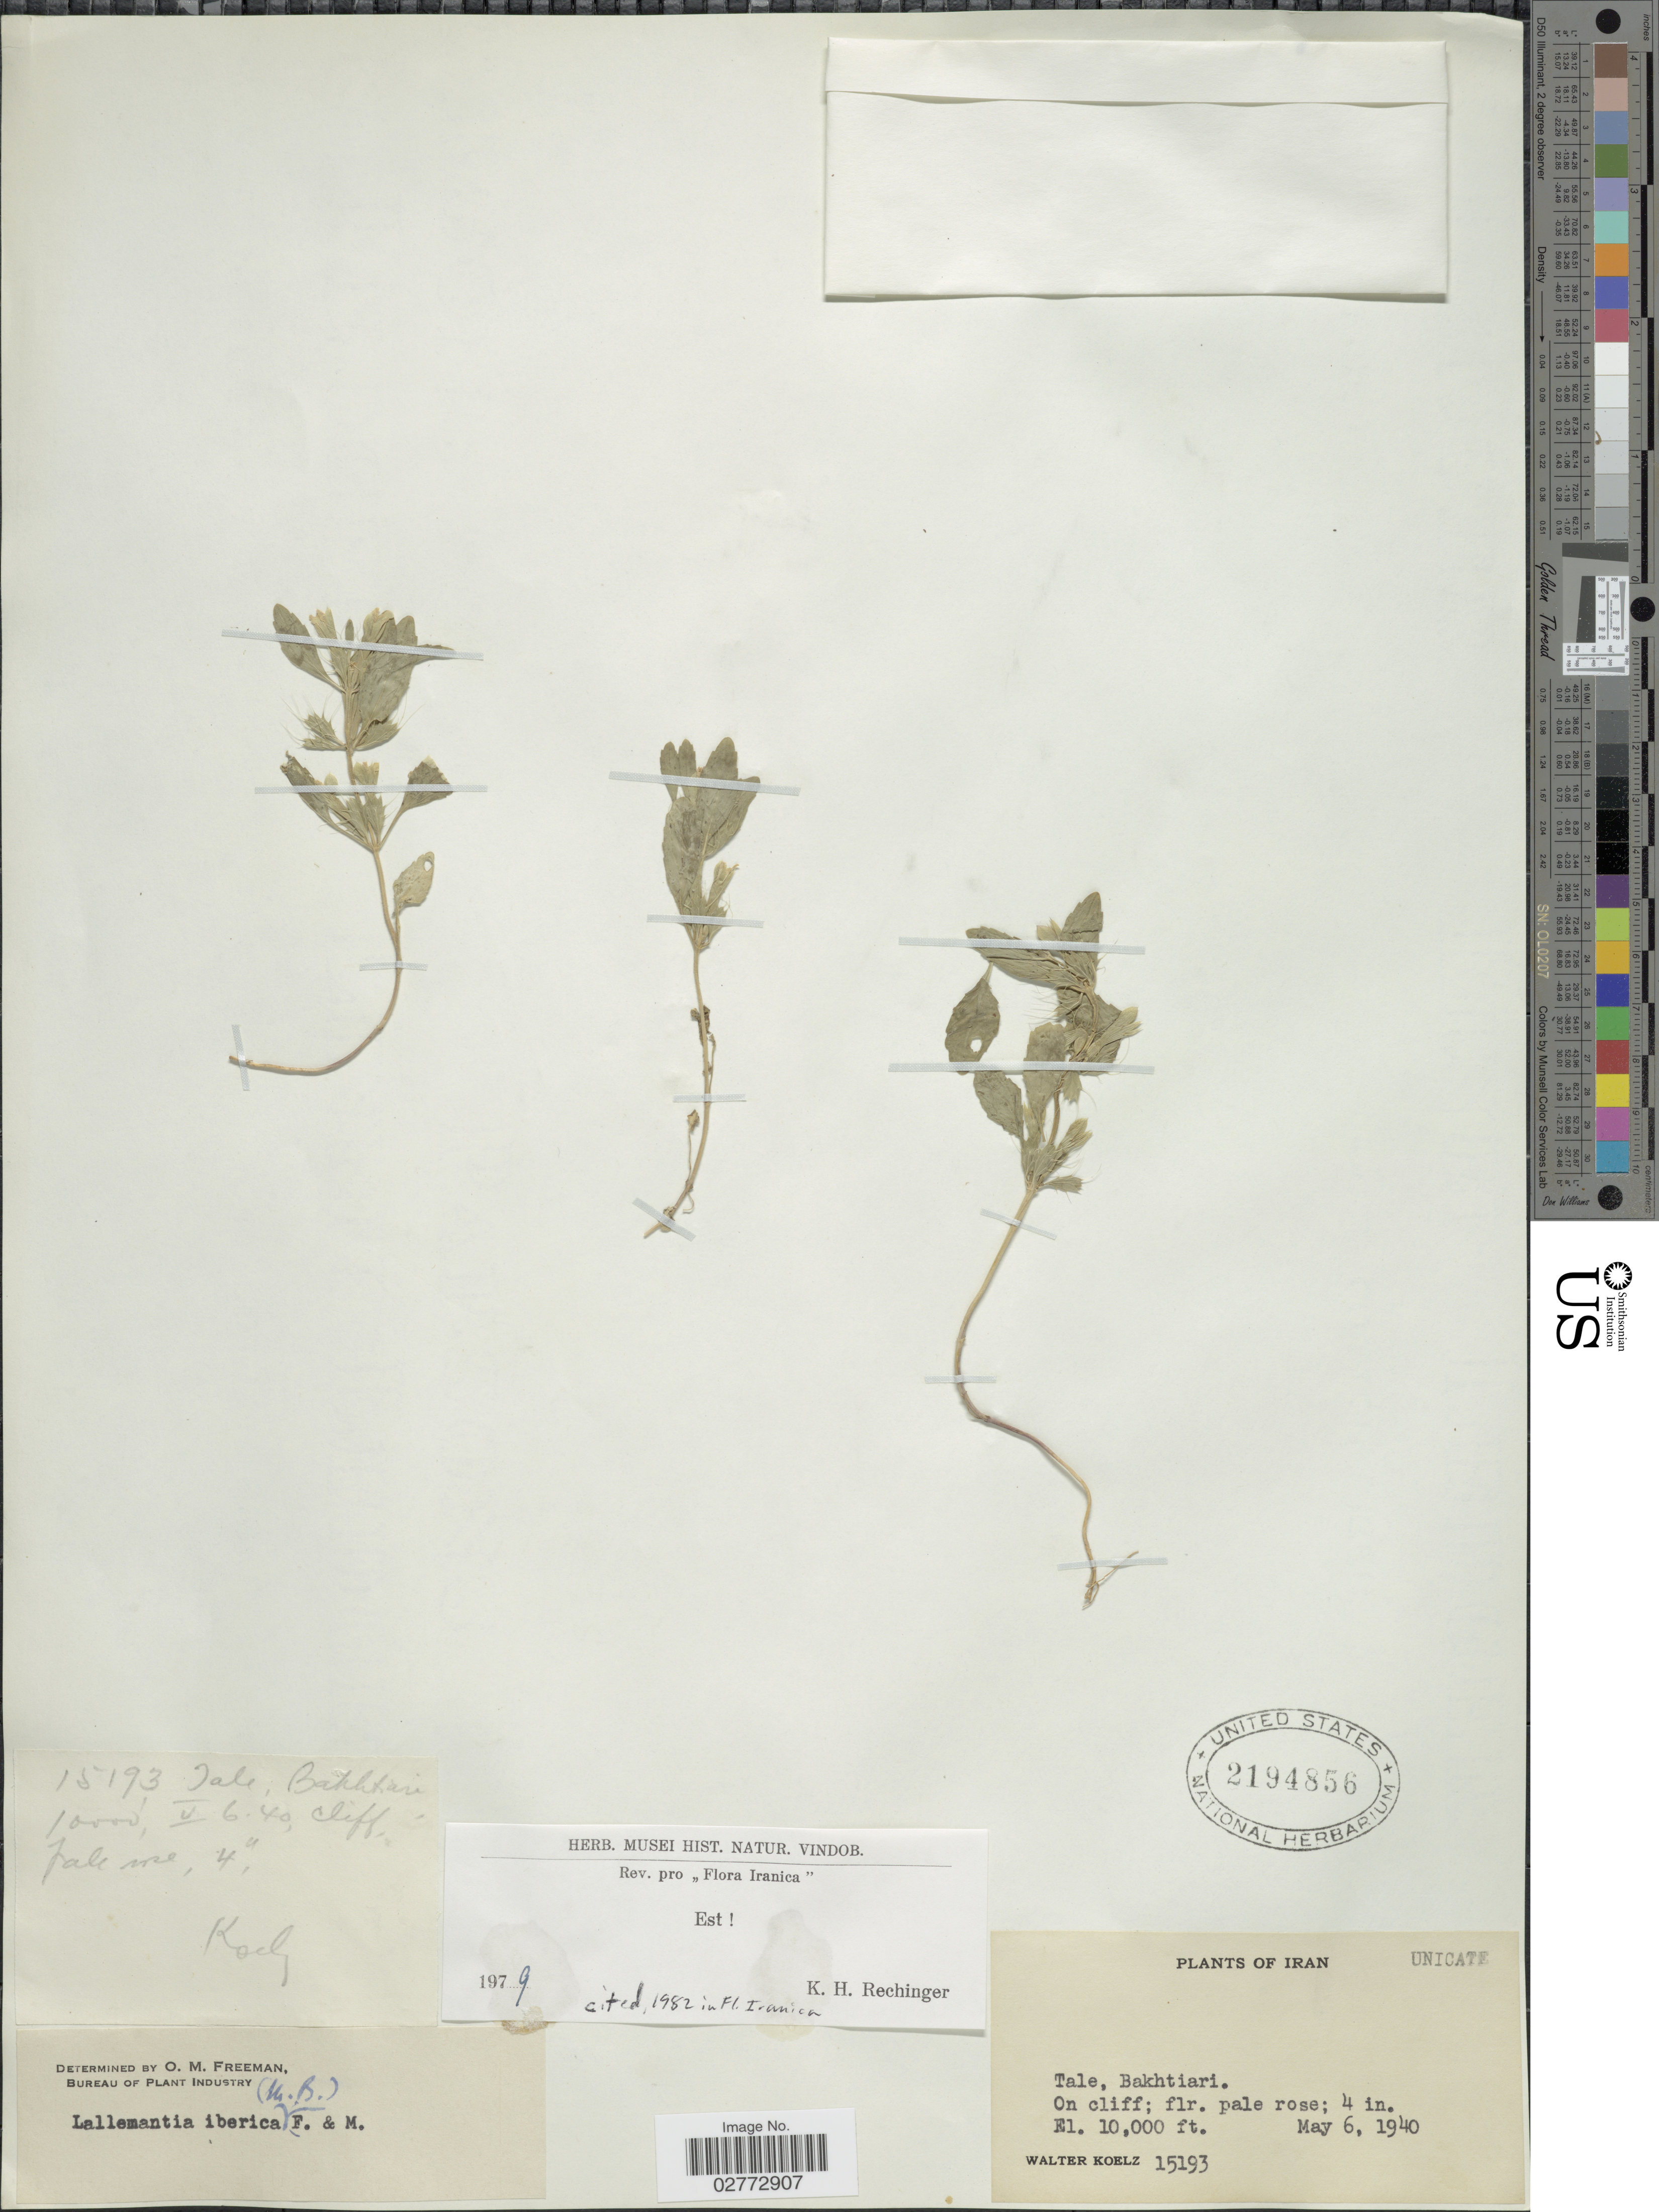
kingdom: Plantae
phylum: Tracheophyta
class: Magnoliopsida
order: Lamiales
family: Lamiaceae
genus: Lallemantia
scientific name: Lallemantia iberica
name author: (M. Bieb.) Fisch. & C.A. Mey.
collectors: W. N. Koelz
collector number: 15193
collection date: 1940-05-06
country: Iran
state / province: Chahar Mahaal and Bakhtiari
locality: Tale, Bakhtiari.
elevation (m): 3048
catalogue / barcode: US 2194856